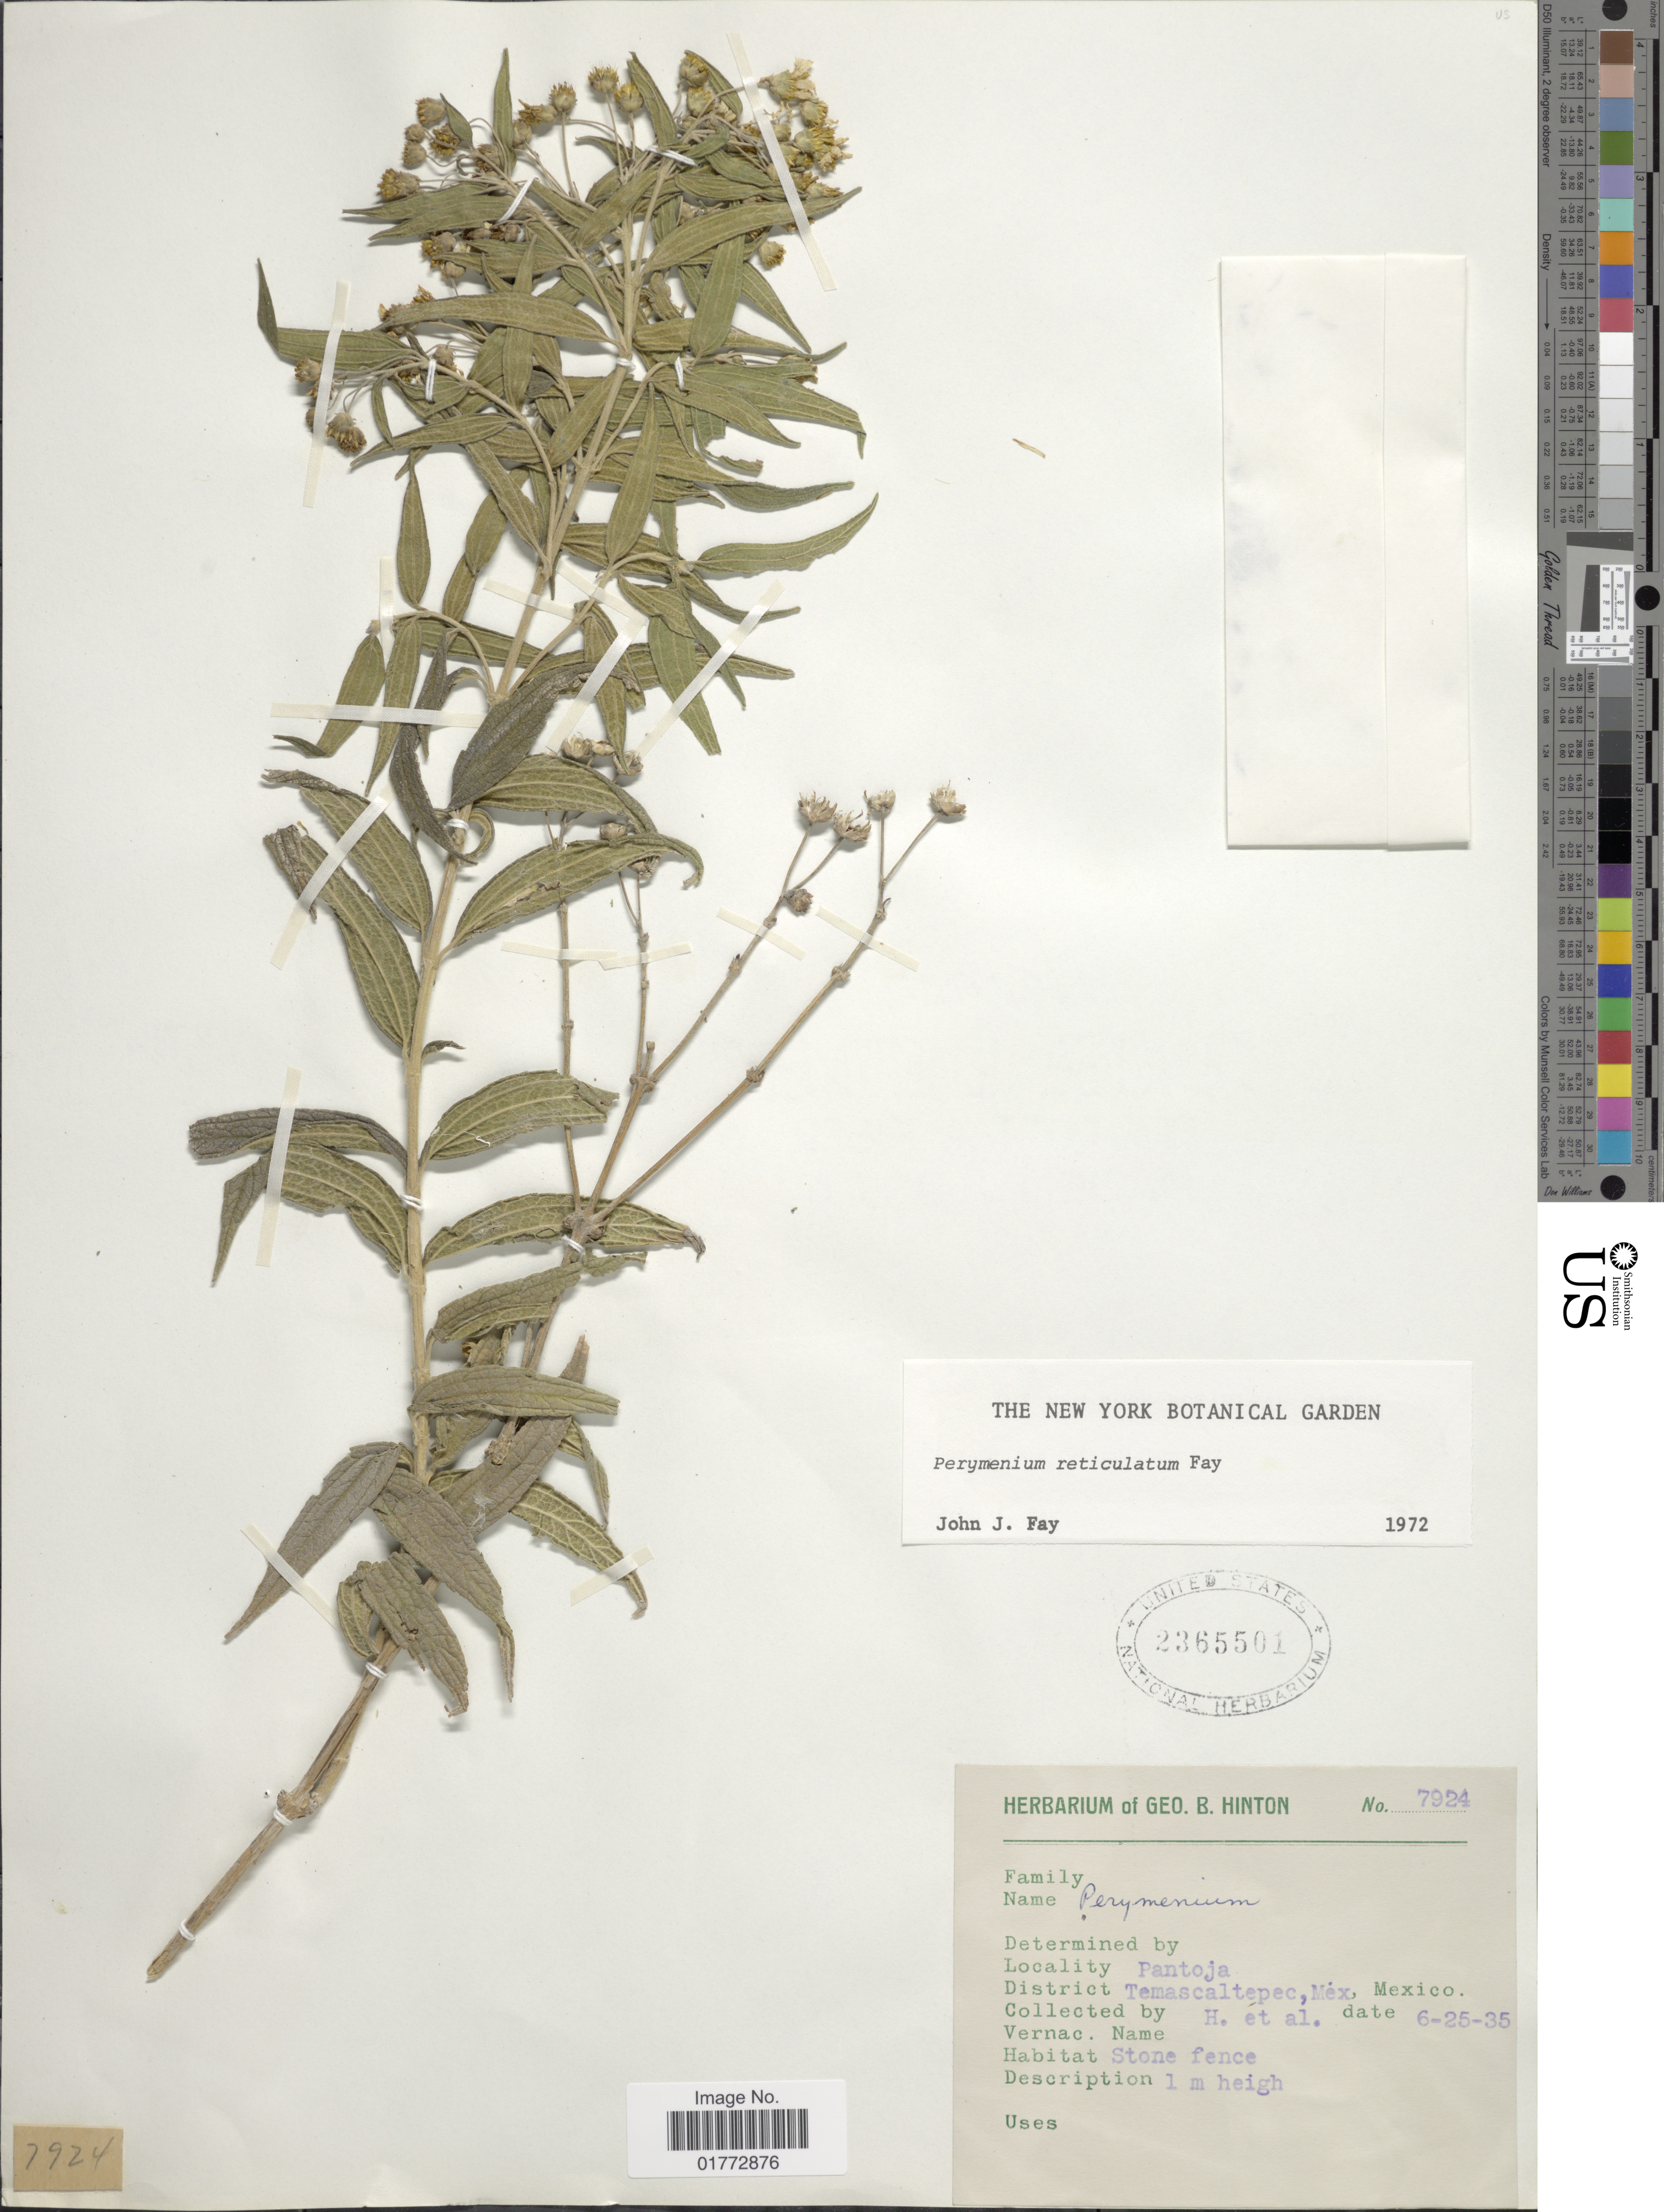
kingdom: Plantae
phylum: Tracheophyta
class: Magnoliopsida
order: Asterales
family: Asteraceae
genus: Perymenium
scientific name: Perymenium reticulatum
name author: Fay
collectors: G. B. Hinton & et al.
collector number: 7924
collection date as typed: Transcribed d/m/y: 25/6/35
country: Mexico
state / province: México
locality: Pantoja, District Temascaltepec, Méx.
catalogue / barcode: US 2365501